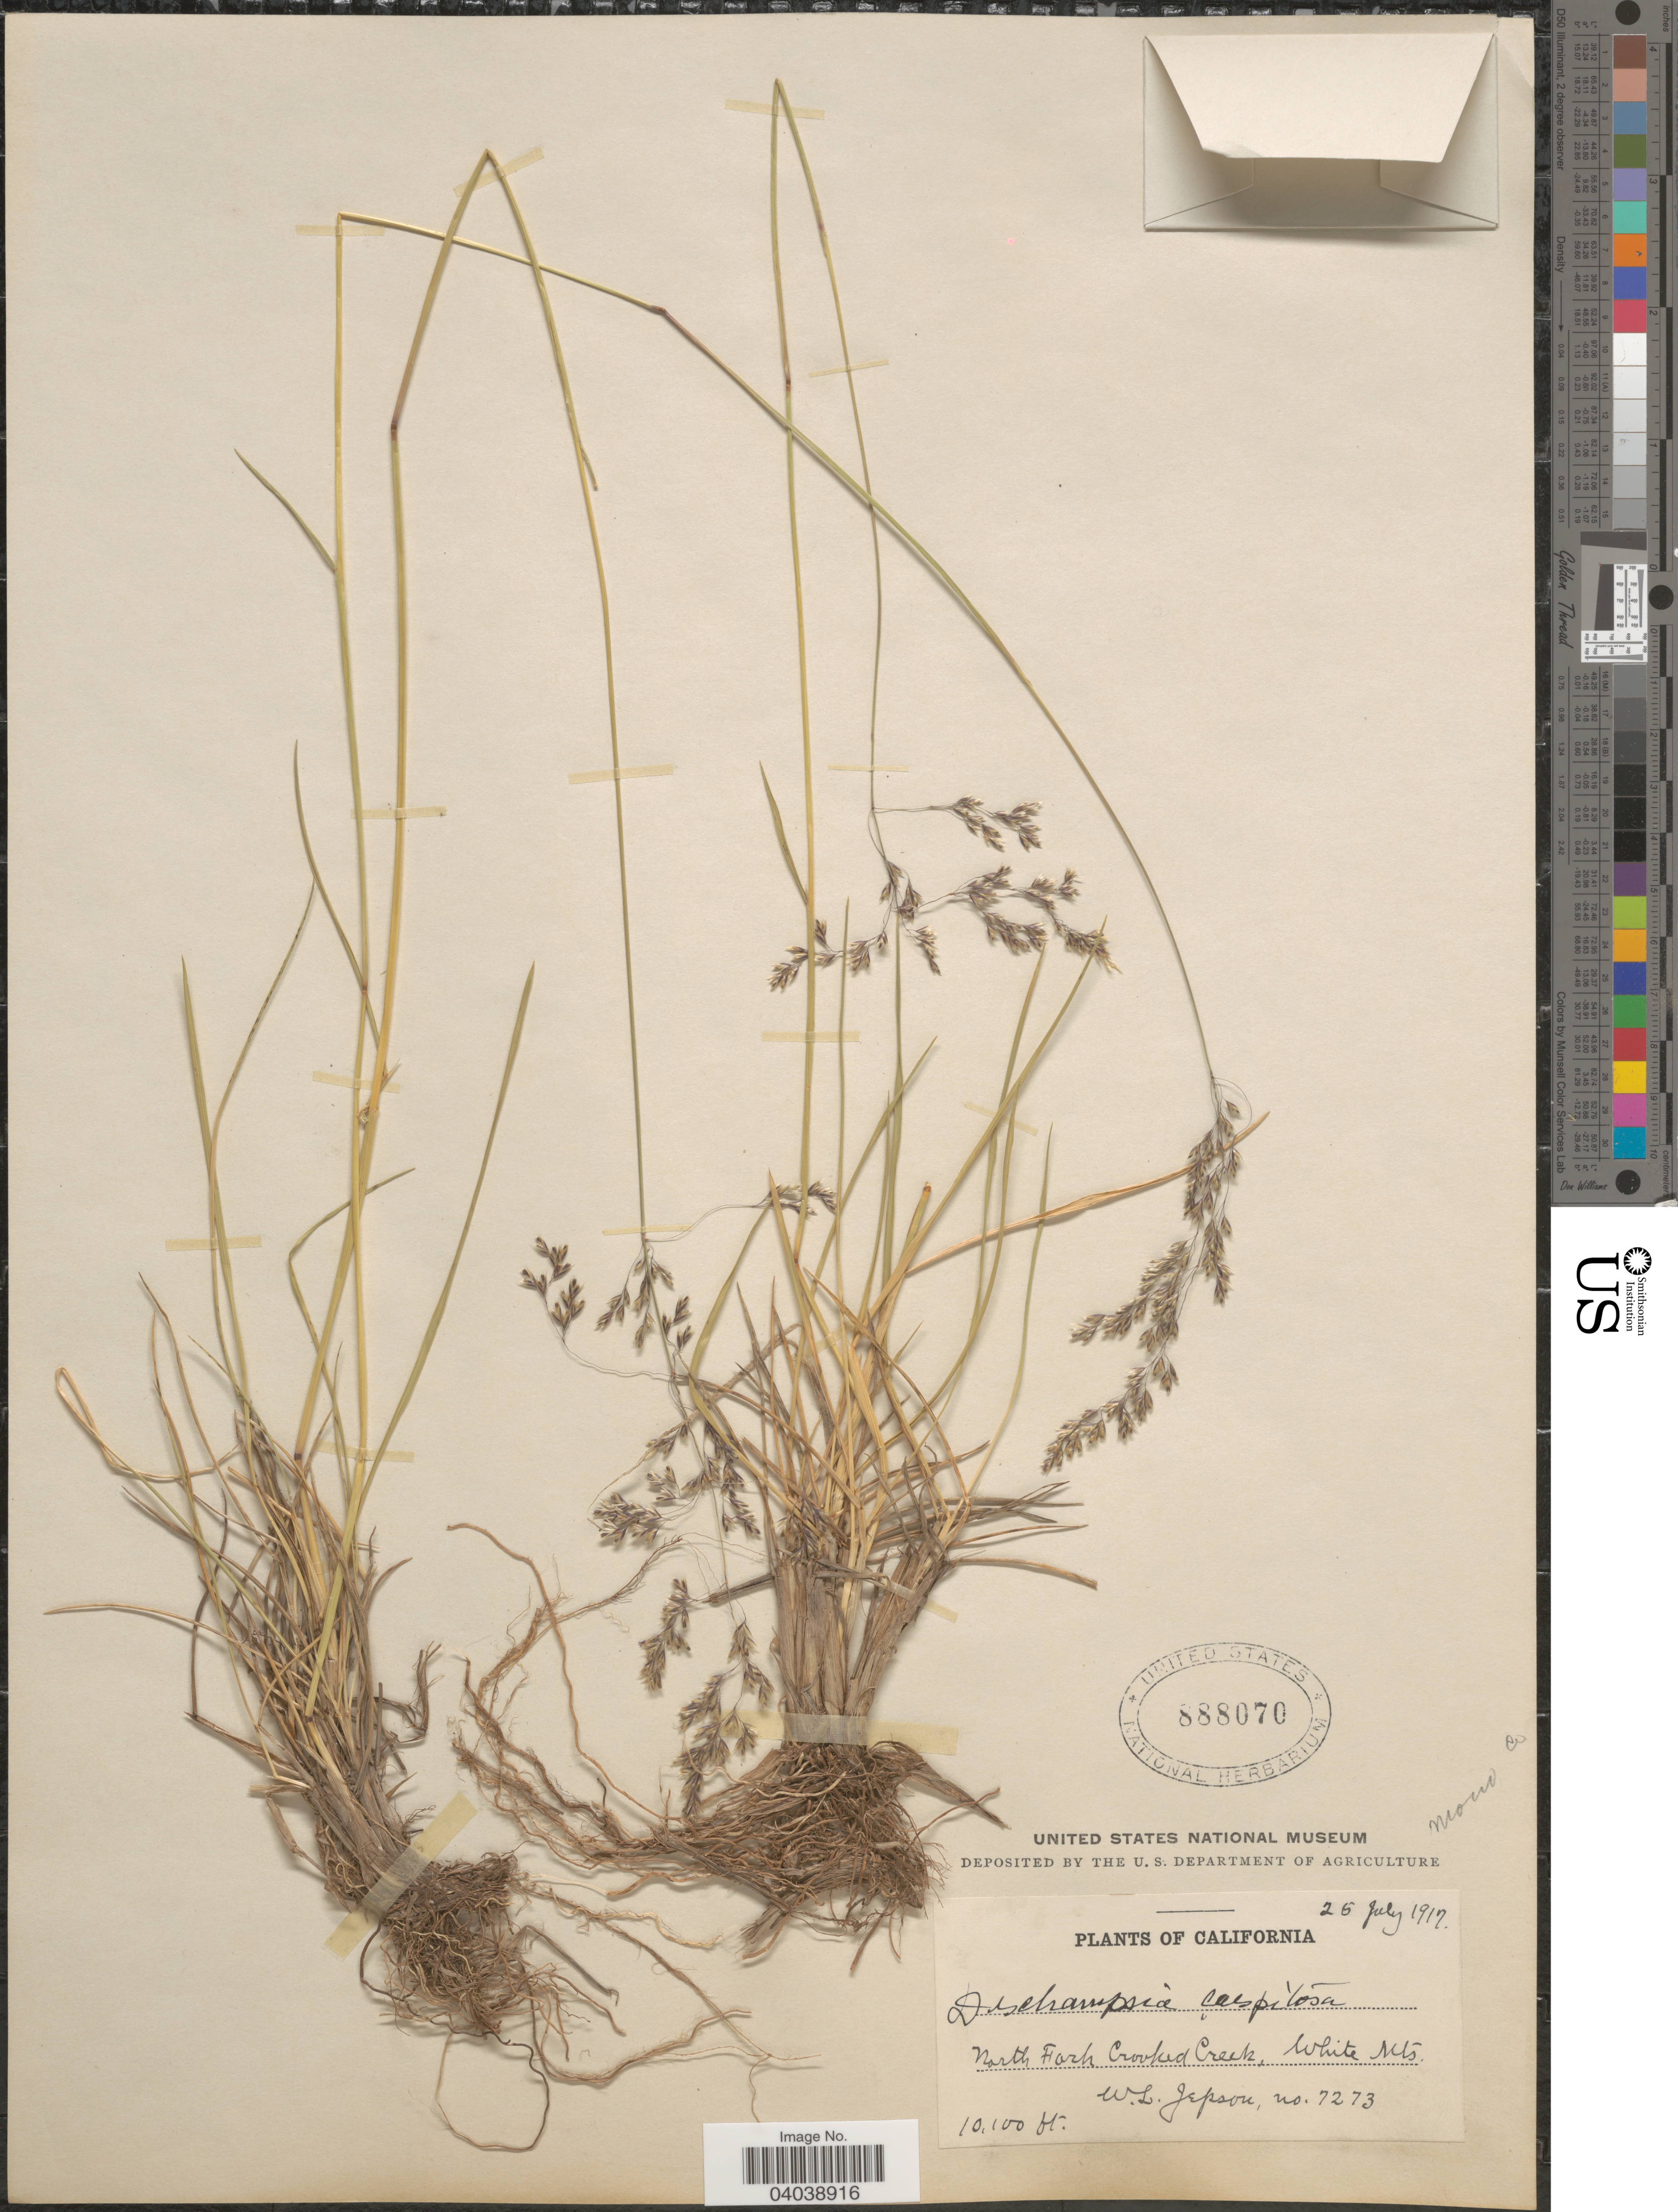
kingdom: Plantae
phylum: Tracheophyta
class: Liliopsida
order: Poales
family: Poaceae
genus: Deschampsia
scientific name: Deschampsia cespitosa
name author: (L.) P. Beauv.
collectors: W. L. Jepson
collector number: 7273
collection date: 1917-07-25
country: United States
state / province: California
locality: North Fork Crooked Creek, White Mts.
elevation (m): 3078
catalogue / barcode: US 888070